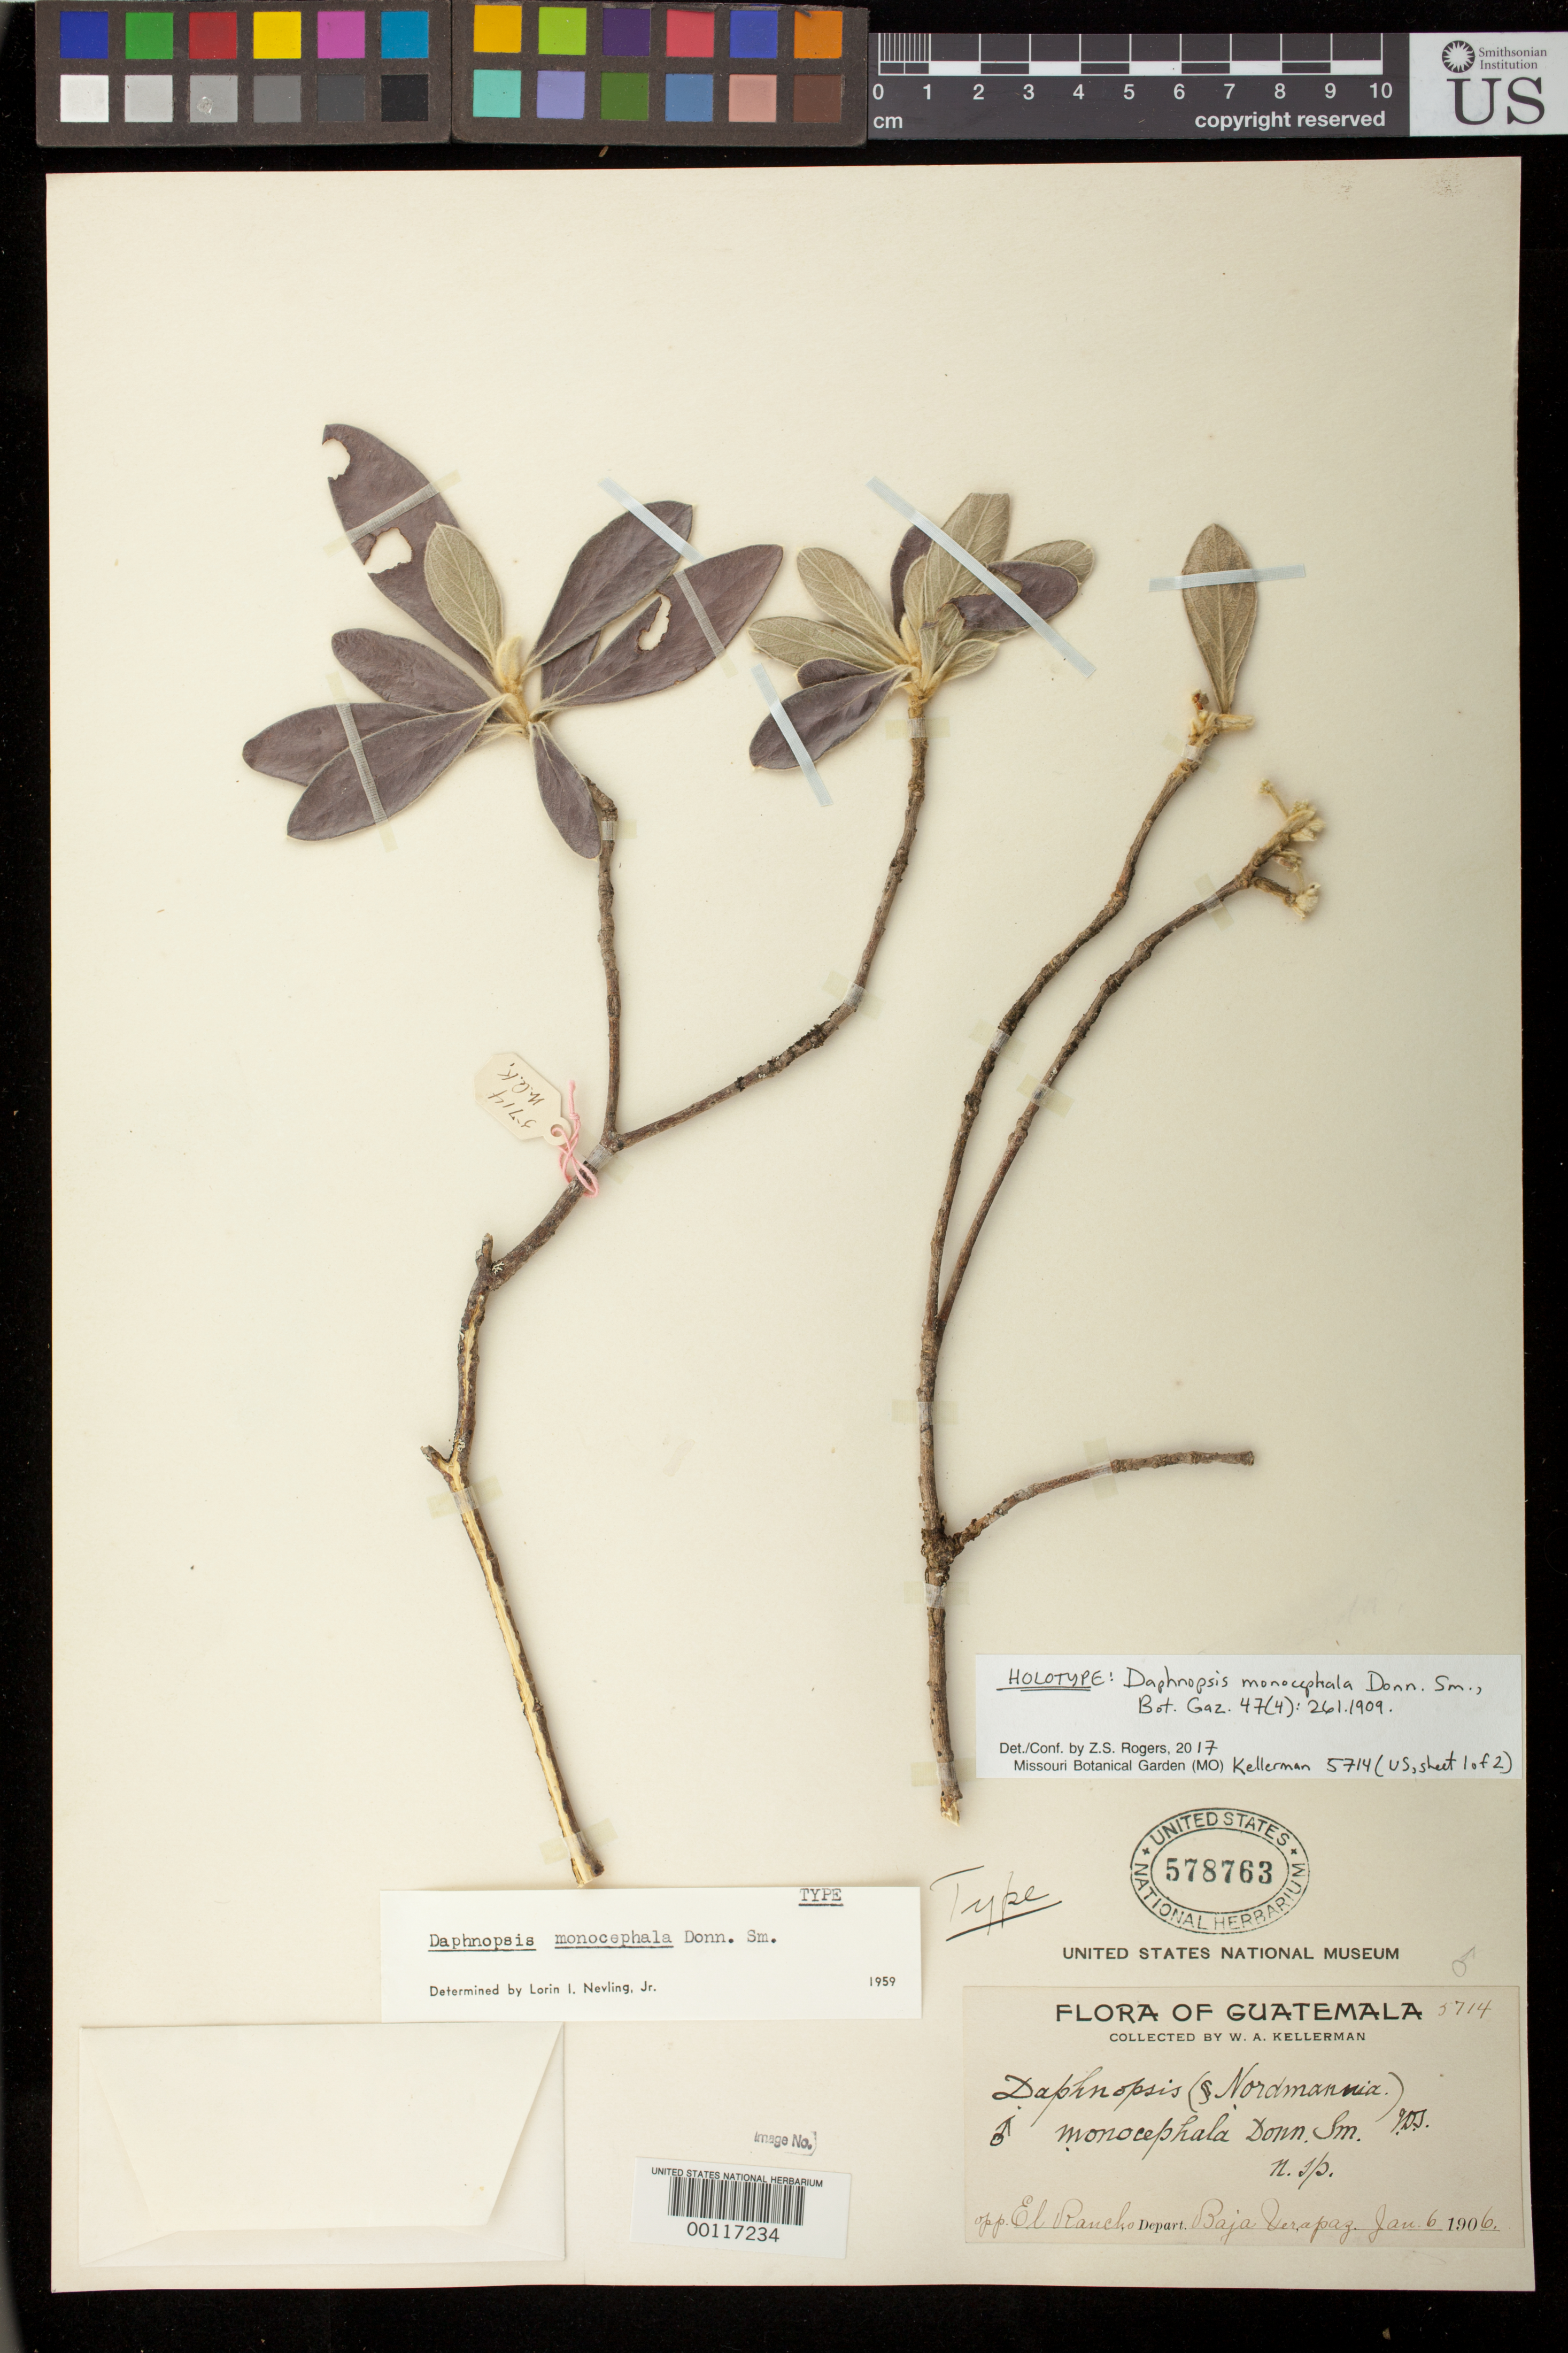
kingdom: Plantae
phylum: Tracheophyta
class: Magnoliopsida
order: Malvales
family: Thymelaeaceae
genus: Daphnopsis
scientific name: Daphnopsis monocephala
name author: Donn. Sm.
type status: Holotype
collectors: W. A. Kellerman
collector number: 5714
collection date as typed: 06 Jan 1906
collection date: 1906-01-06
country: Guatemala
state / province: Baja Verapaz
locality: El Rancho.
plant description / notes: Protologue, "El Rancho, Depart. Baja Verapaz, Guatemala, Jan. 1906, W.A. Kellerman n. 5714. - Typum in herb. Musei Nationalis vidi." This US sheet (USNH 578763) was in the US herbarium at the time of publication and is apparently the (holo) type as cited. A second US sheet (USNH 931646) was received from the John Donnell Smith herbarium sometime after publication (apparently consisting of fragmentary material taken from the US specimen) and is an isotype.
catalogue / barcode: US 578763